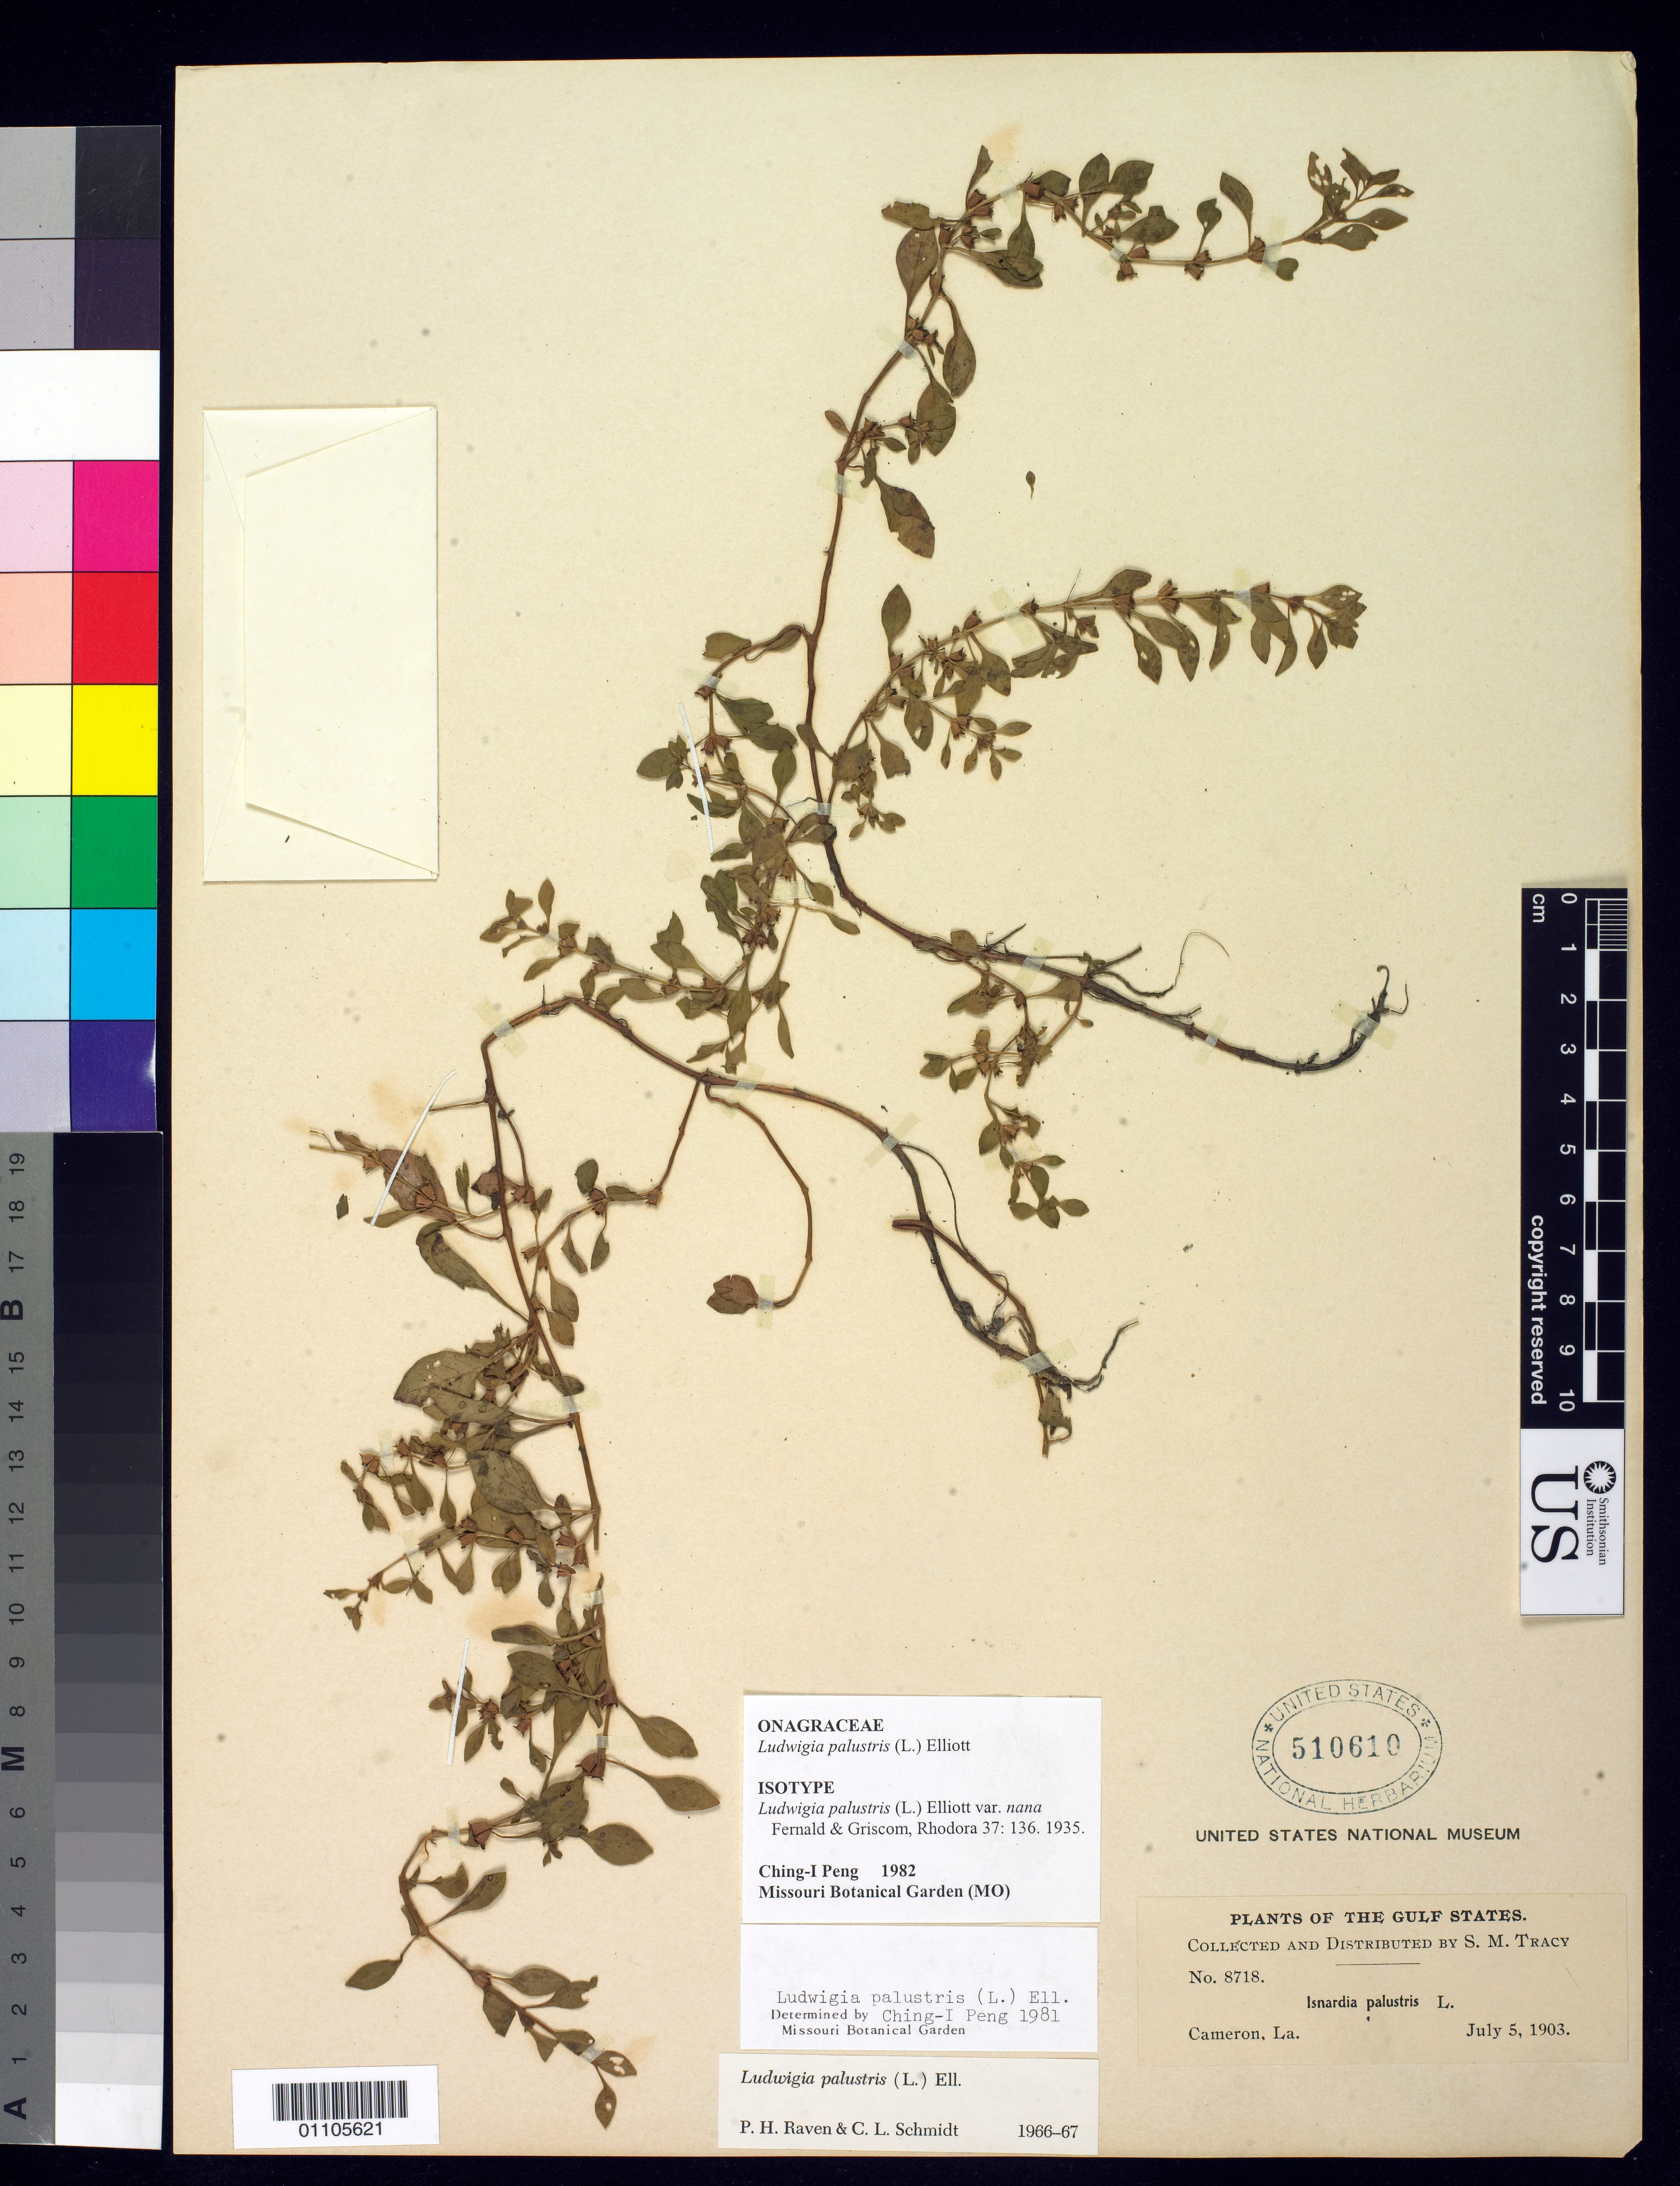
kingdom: Plantae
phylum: Tracheophyta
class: Magnoliopsida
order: Myrtales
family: Onagraceae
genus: Ludwigia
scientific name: Ludwigia palustris var. nana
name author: Fernald & Griscom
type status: Isotype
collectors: S. M. Tracy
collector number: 8718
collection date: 1903-07-05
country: United States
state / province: Louisiana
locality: Cameron, La.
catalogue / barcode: US 510610